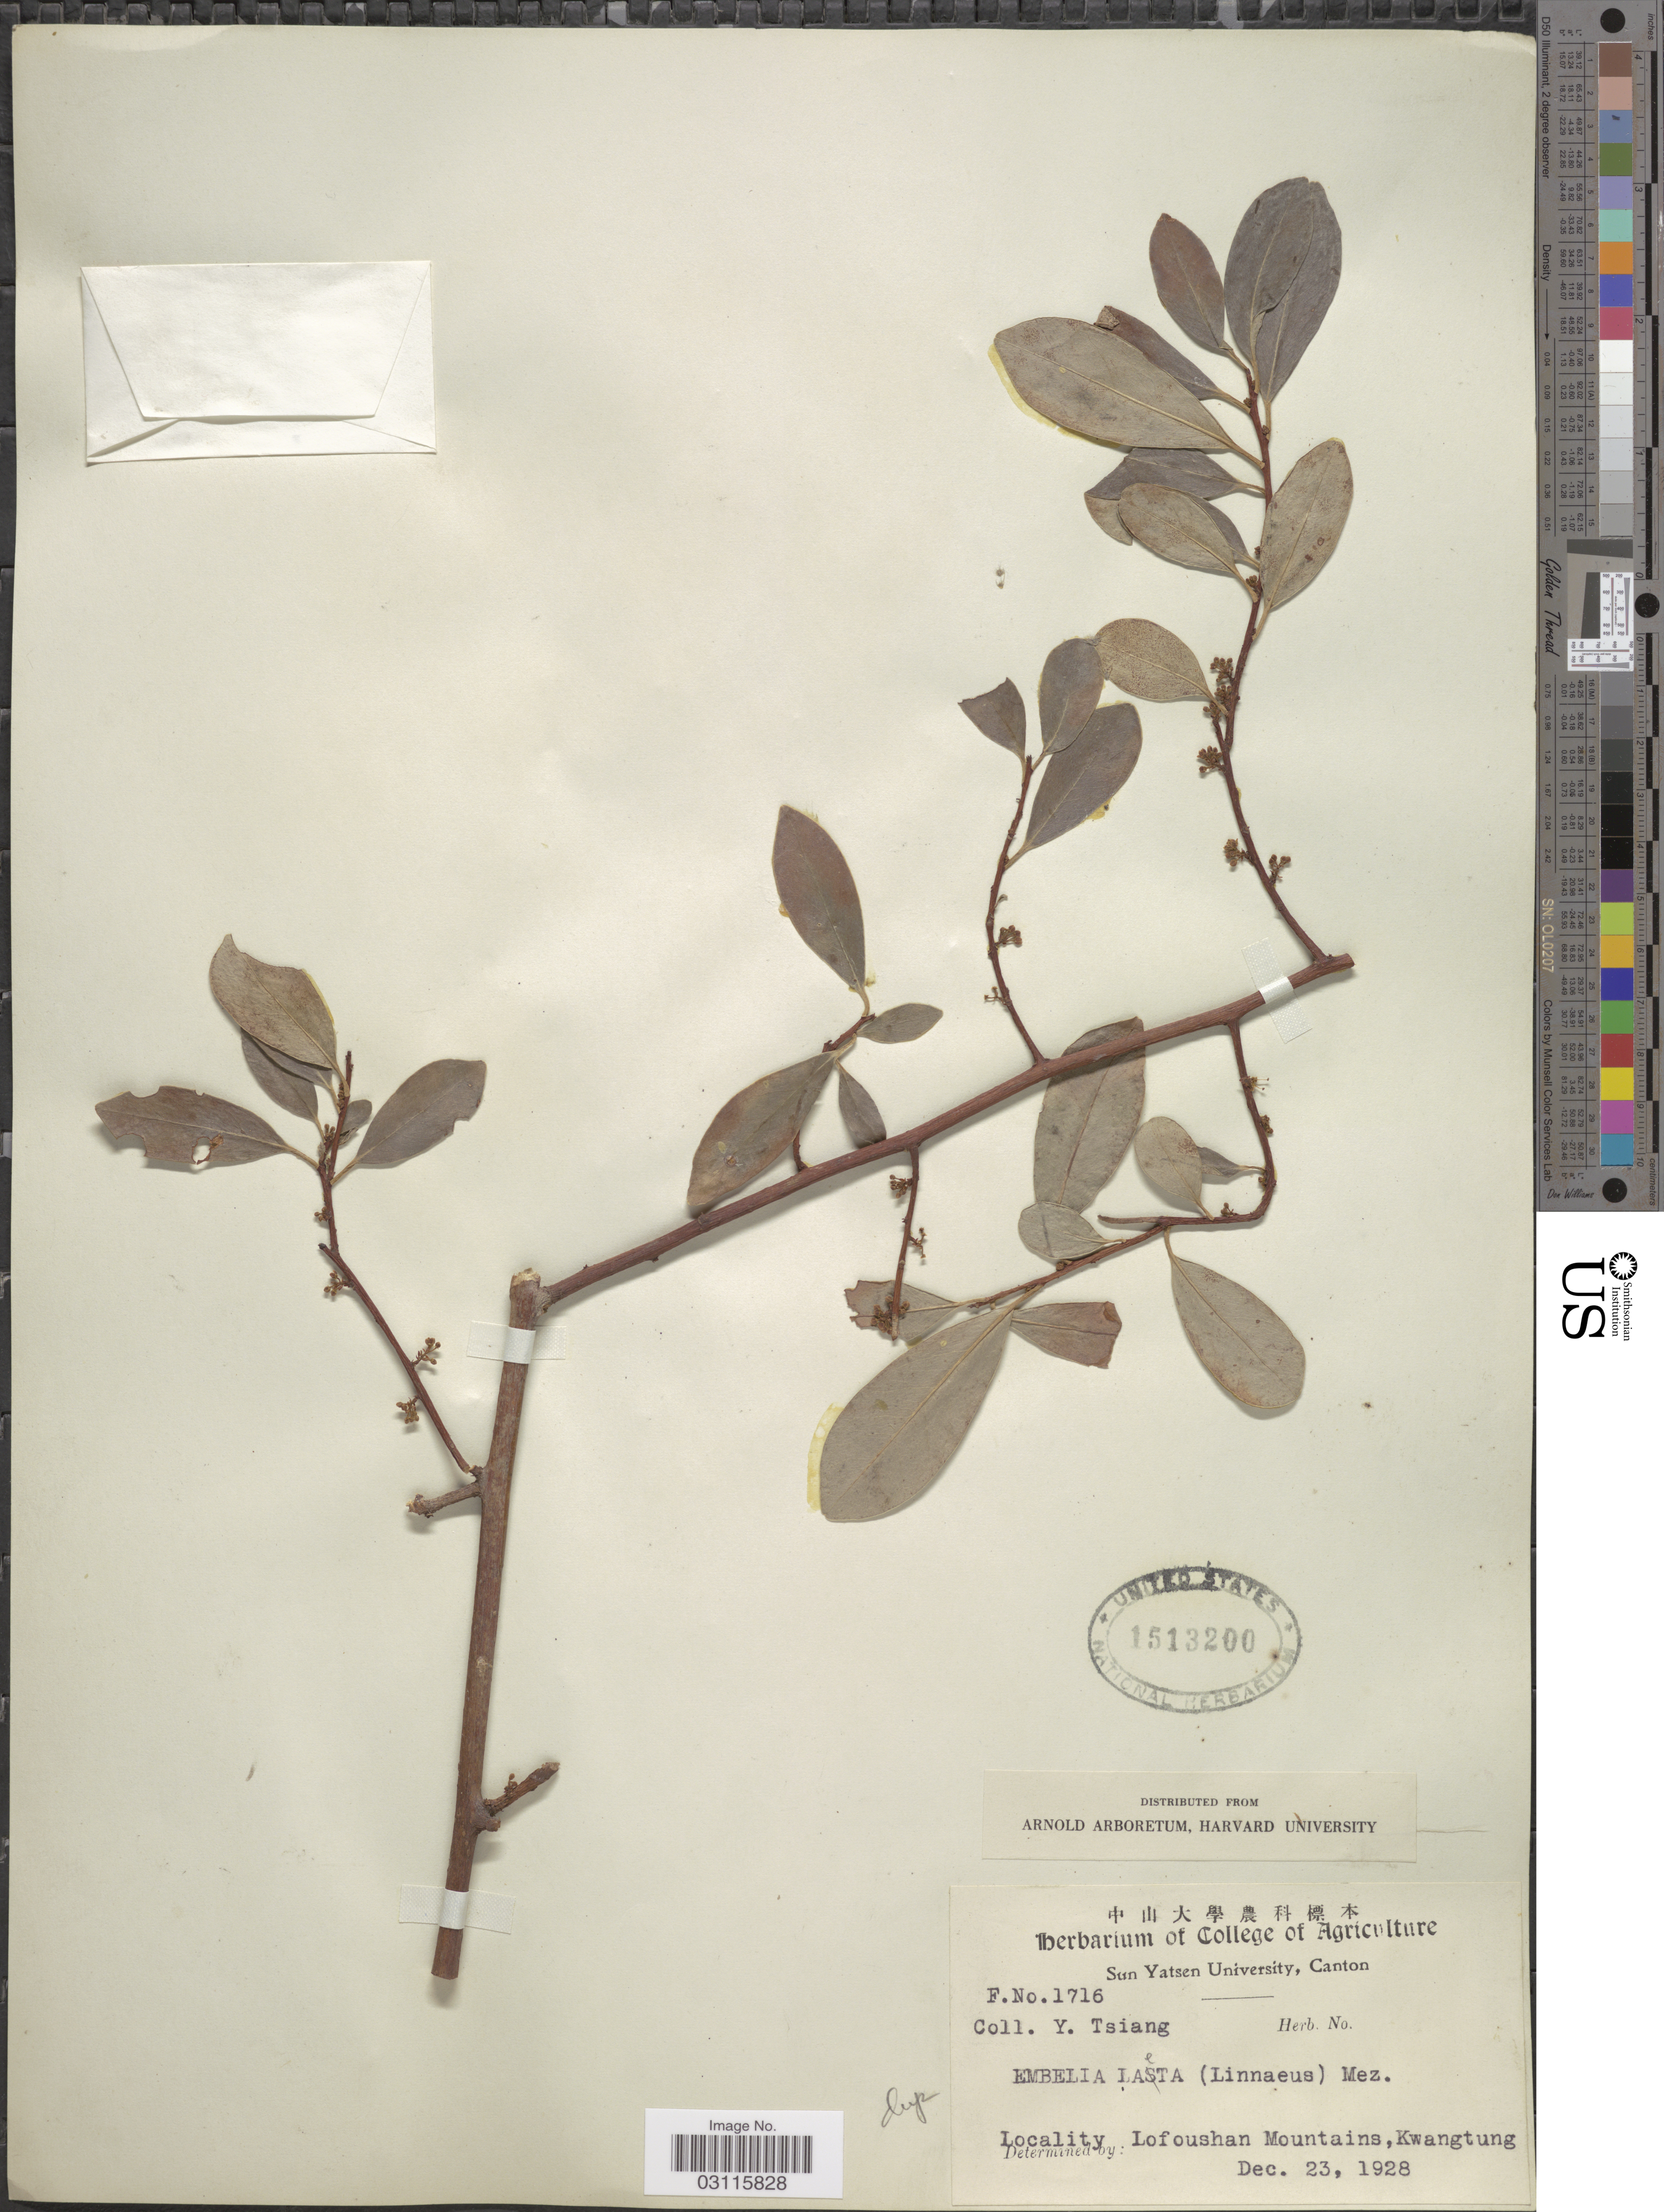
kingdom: Plantae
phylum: Tracheophyta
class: Magnoliopsida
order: Ericales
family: Primulaceae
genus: Embelia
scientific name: Embelia laeta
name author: (L.) Mez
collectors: Y. Tsiang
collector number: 1716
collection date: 1928-12-23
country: China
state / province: Guangdong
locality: Lofoushan Mountains, Kwangtung.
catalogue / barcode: US 1513200